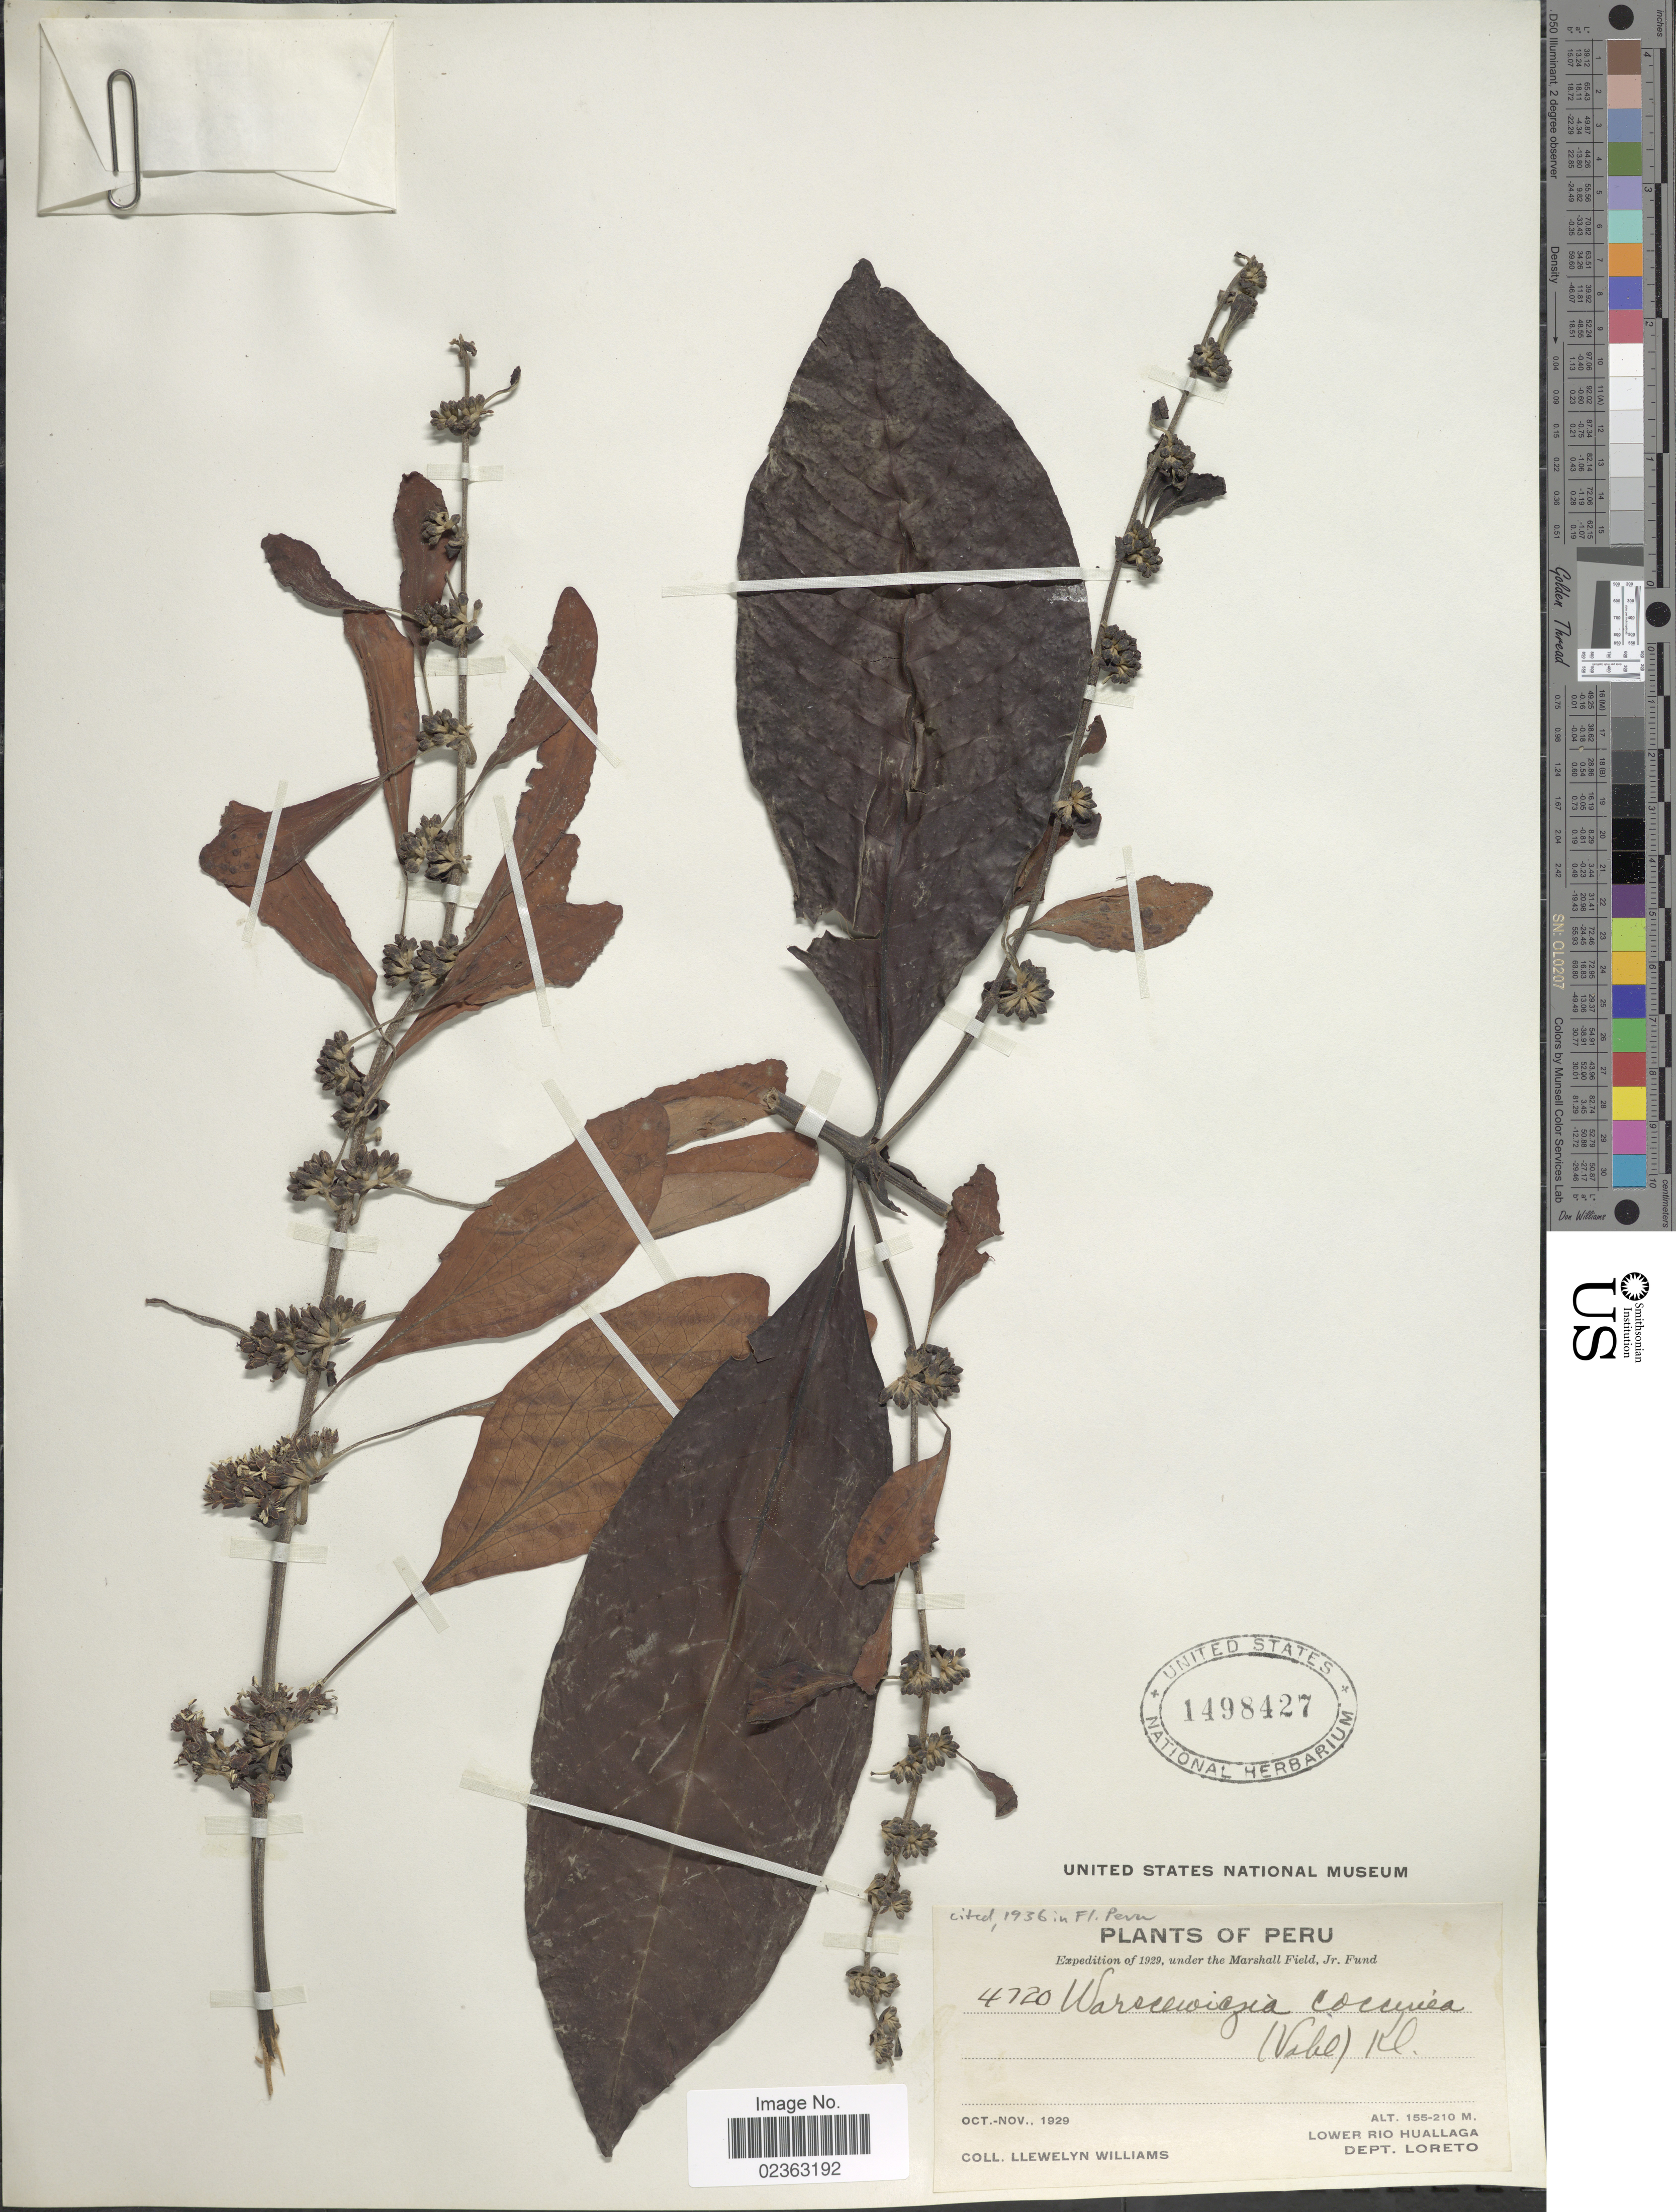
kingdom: Plantae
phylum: Tracheophyta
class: Magnoliopsida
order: Gentianales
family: Rubiaceae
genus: Warszewiczia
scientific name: Warszewiczia coccinea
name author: (Vahl) Klotzsch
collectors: Ll. Williams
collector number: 4720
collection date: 1929-10/1929-11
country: Peru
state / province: Loreto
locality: Lower Rio Huallaga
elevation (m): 155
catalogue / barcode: US 1498427